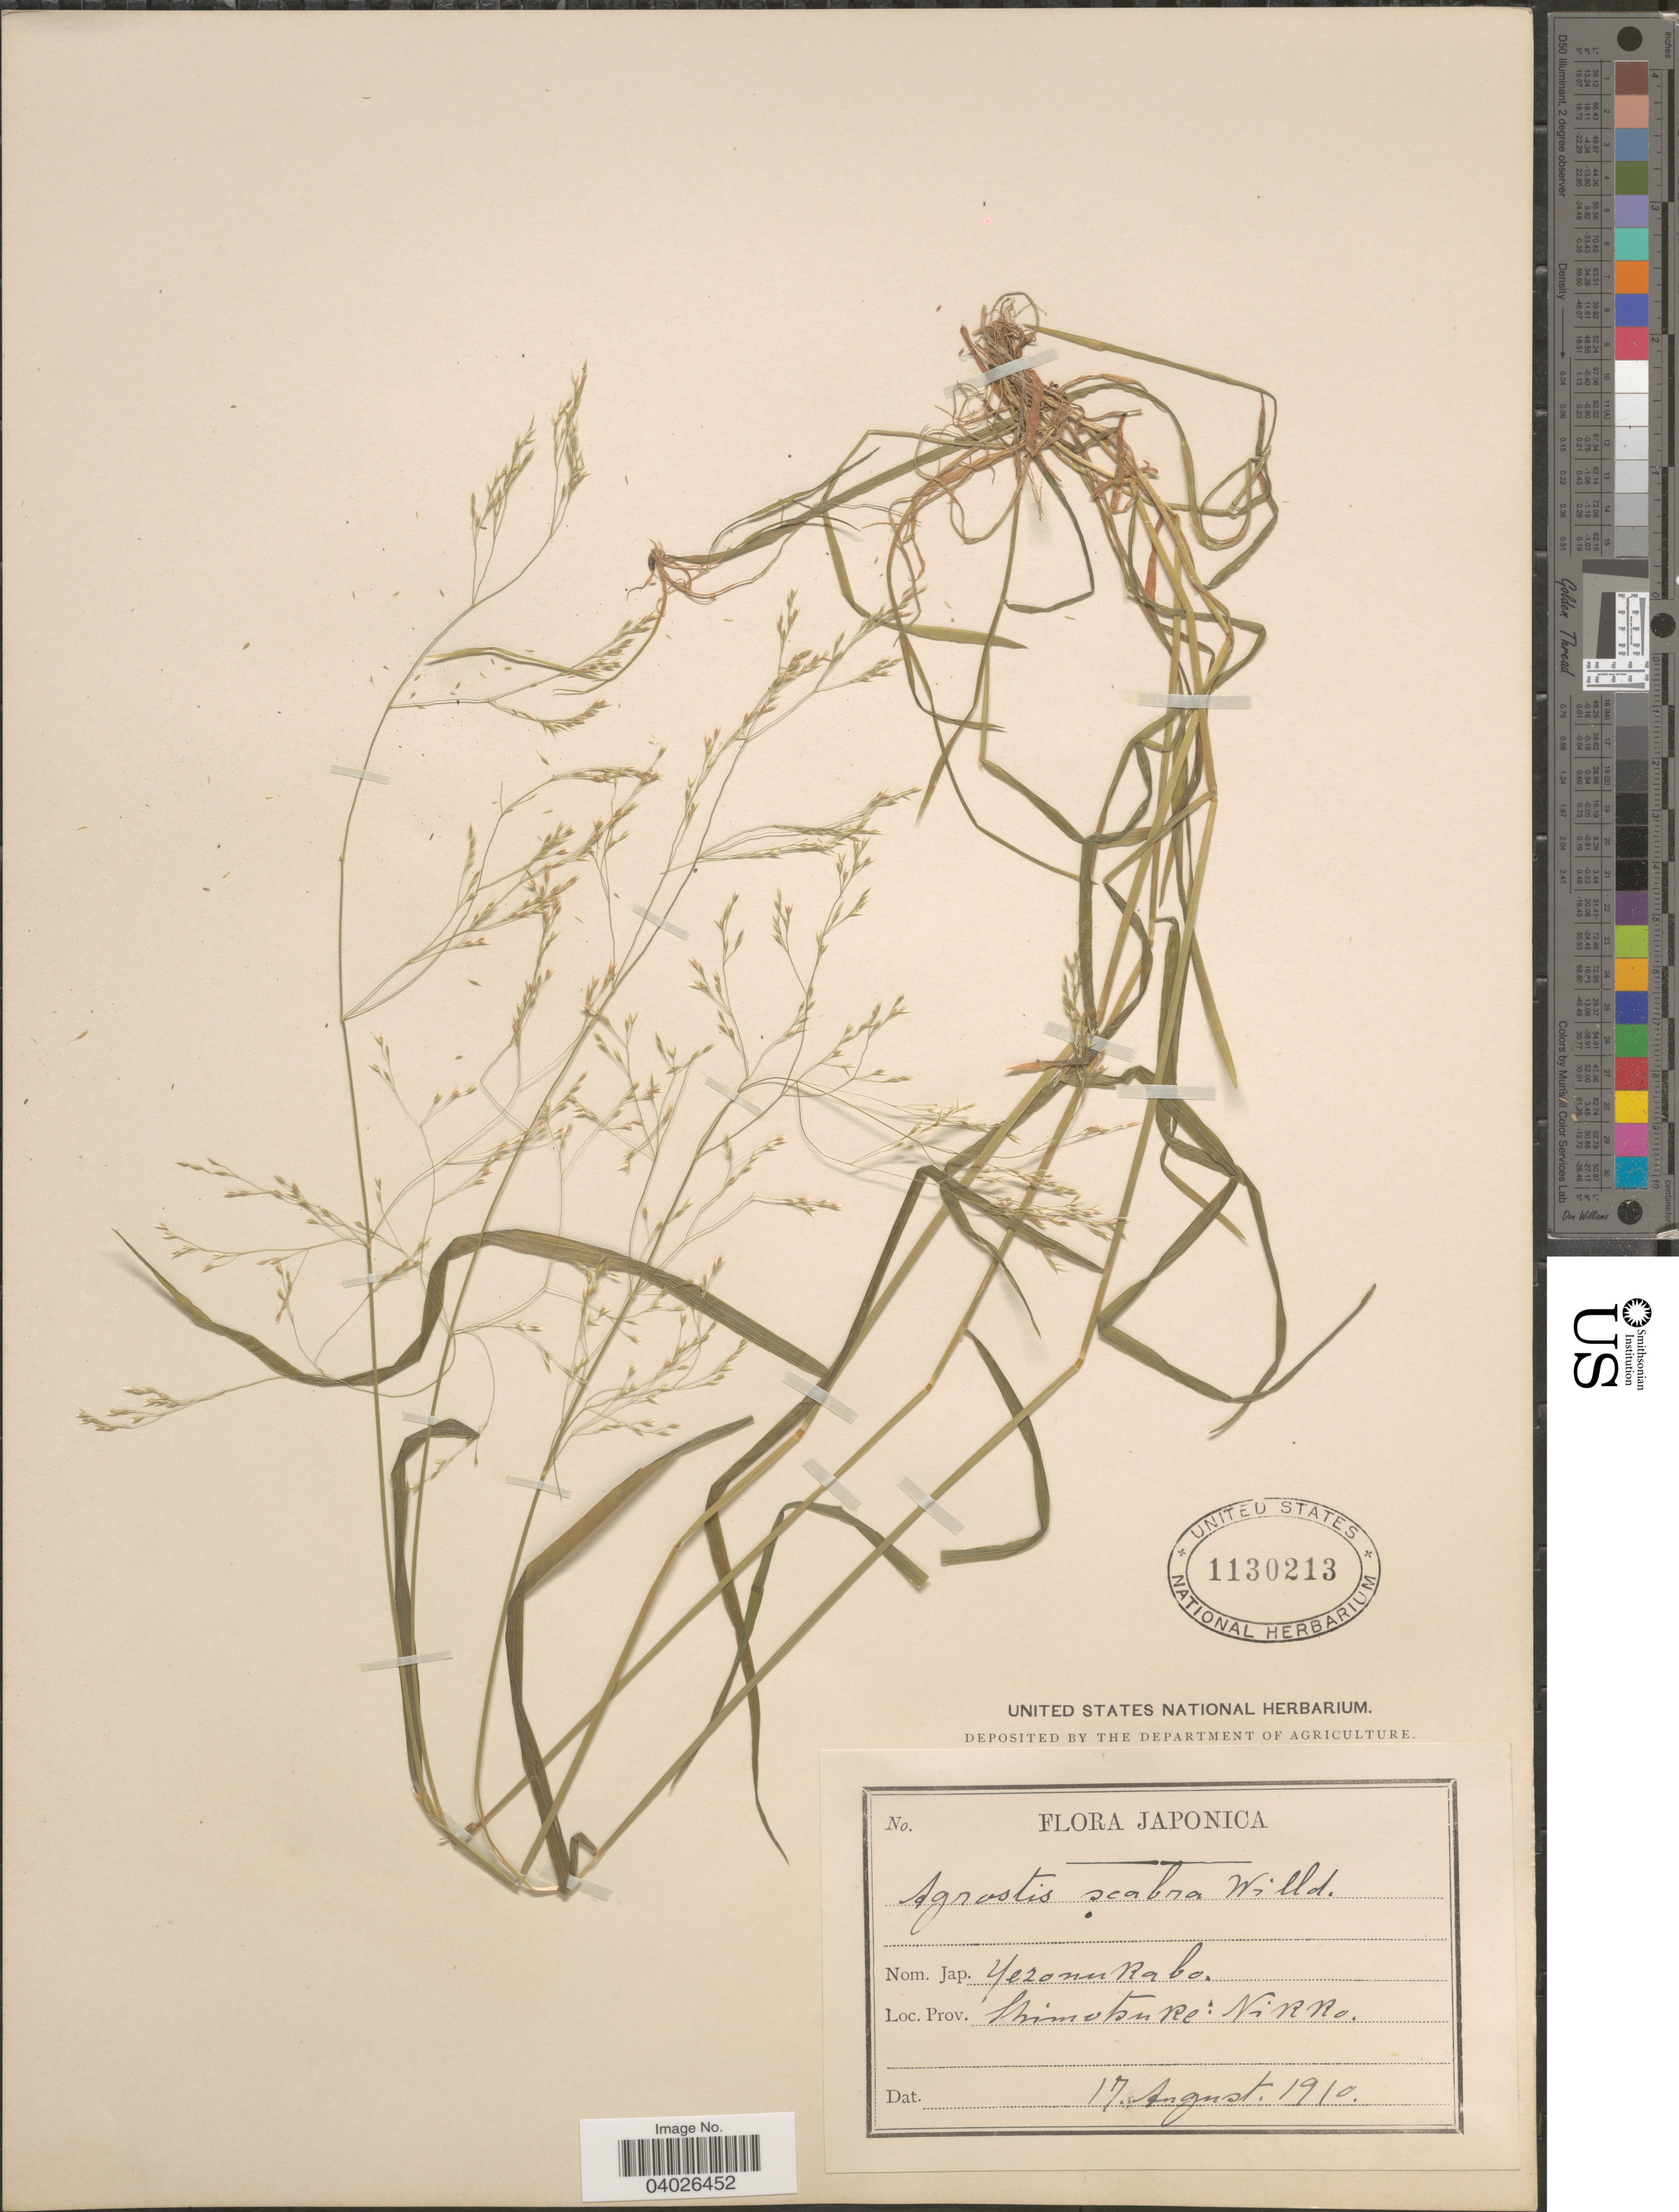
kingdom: Plantae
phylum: Tracheophyta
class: Liliopsida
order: Poales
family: Poaceae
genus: Agrostis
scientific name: Agrostis perennans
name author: (Walter) Tuck.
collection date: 1910-08-17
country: Japan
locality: Prov. Shimotsuke: Nikko.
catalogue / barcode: US 1130213